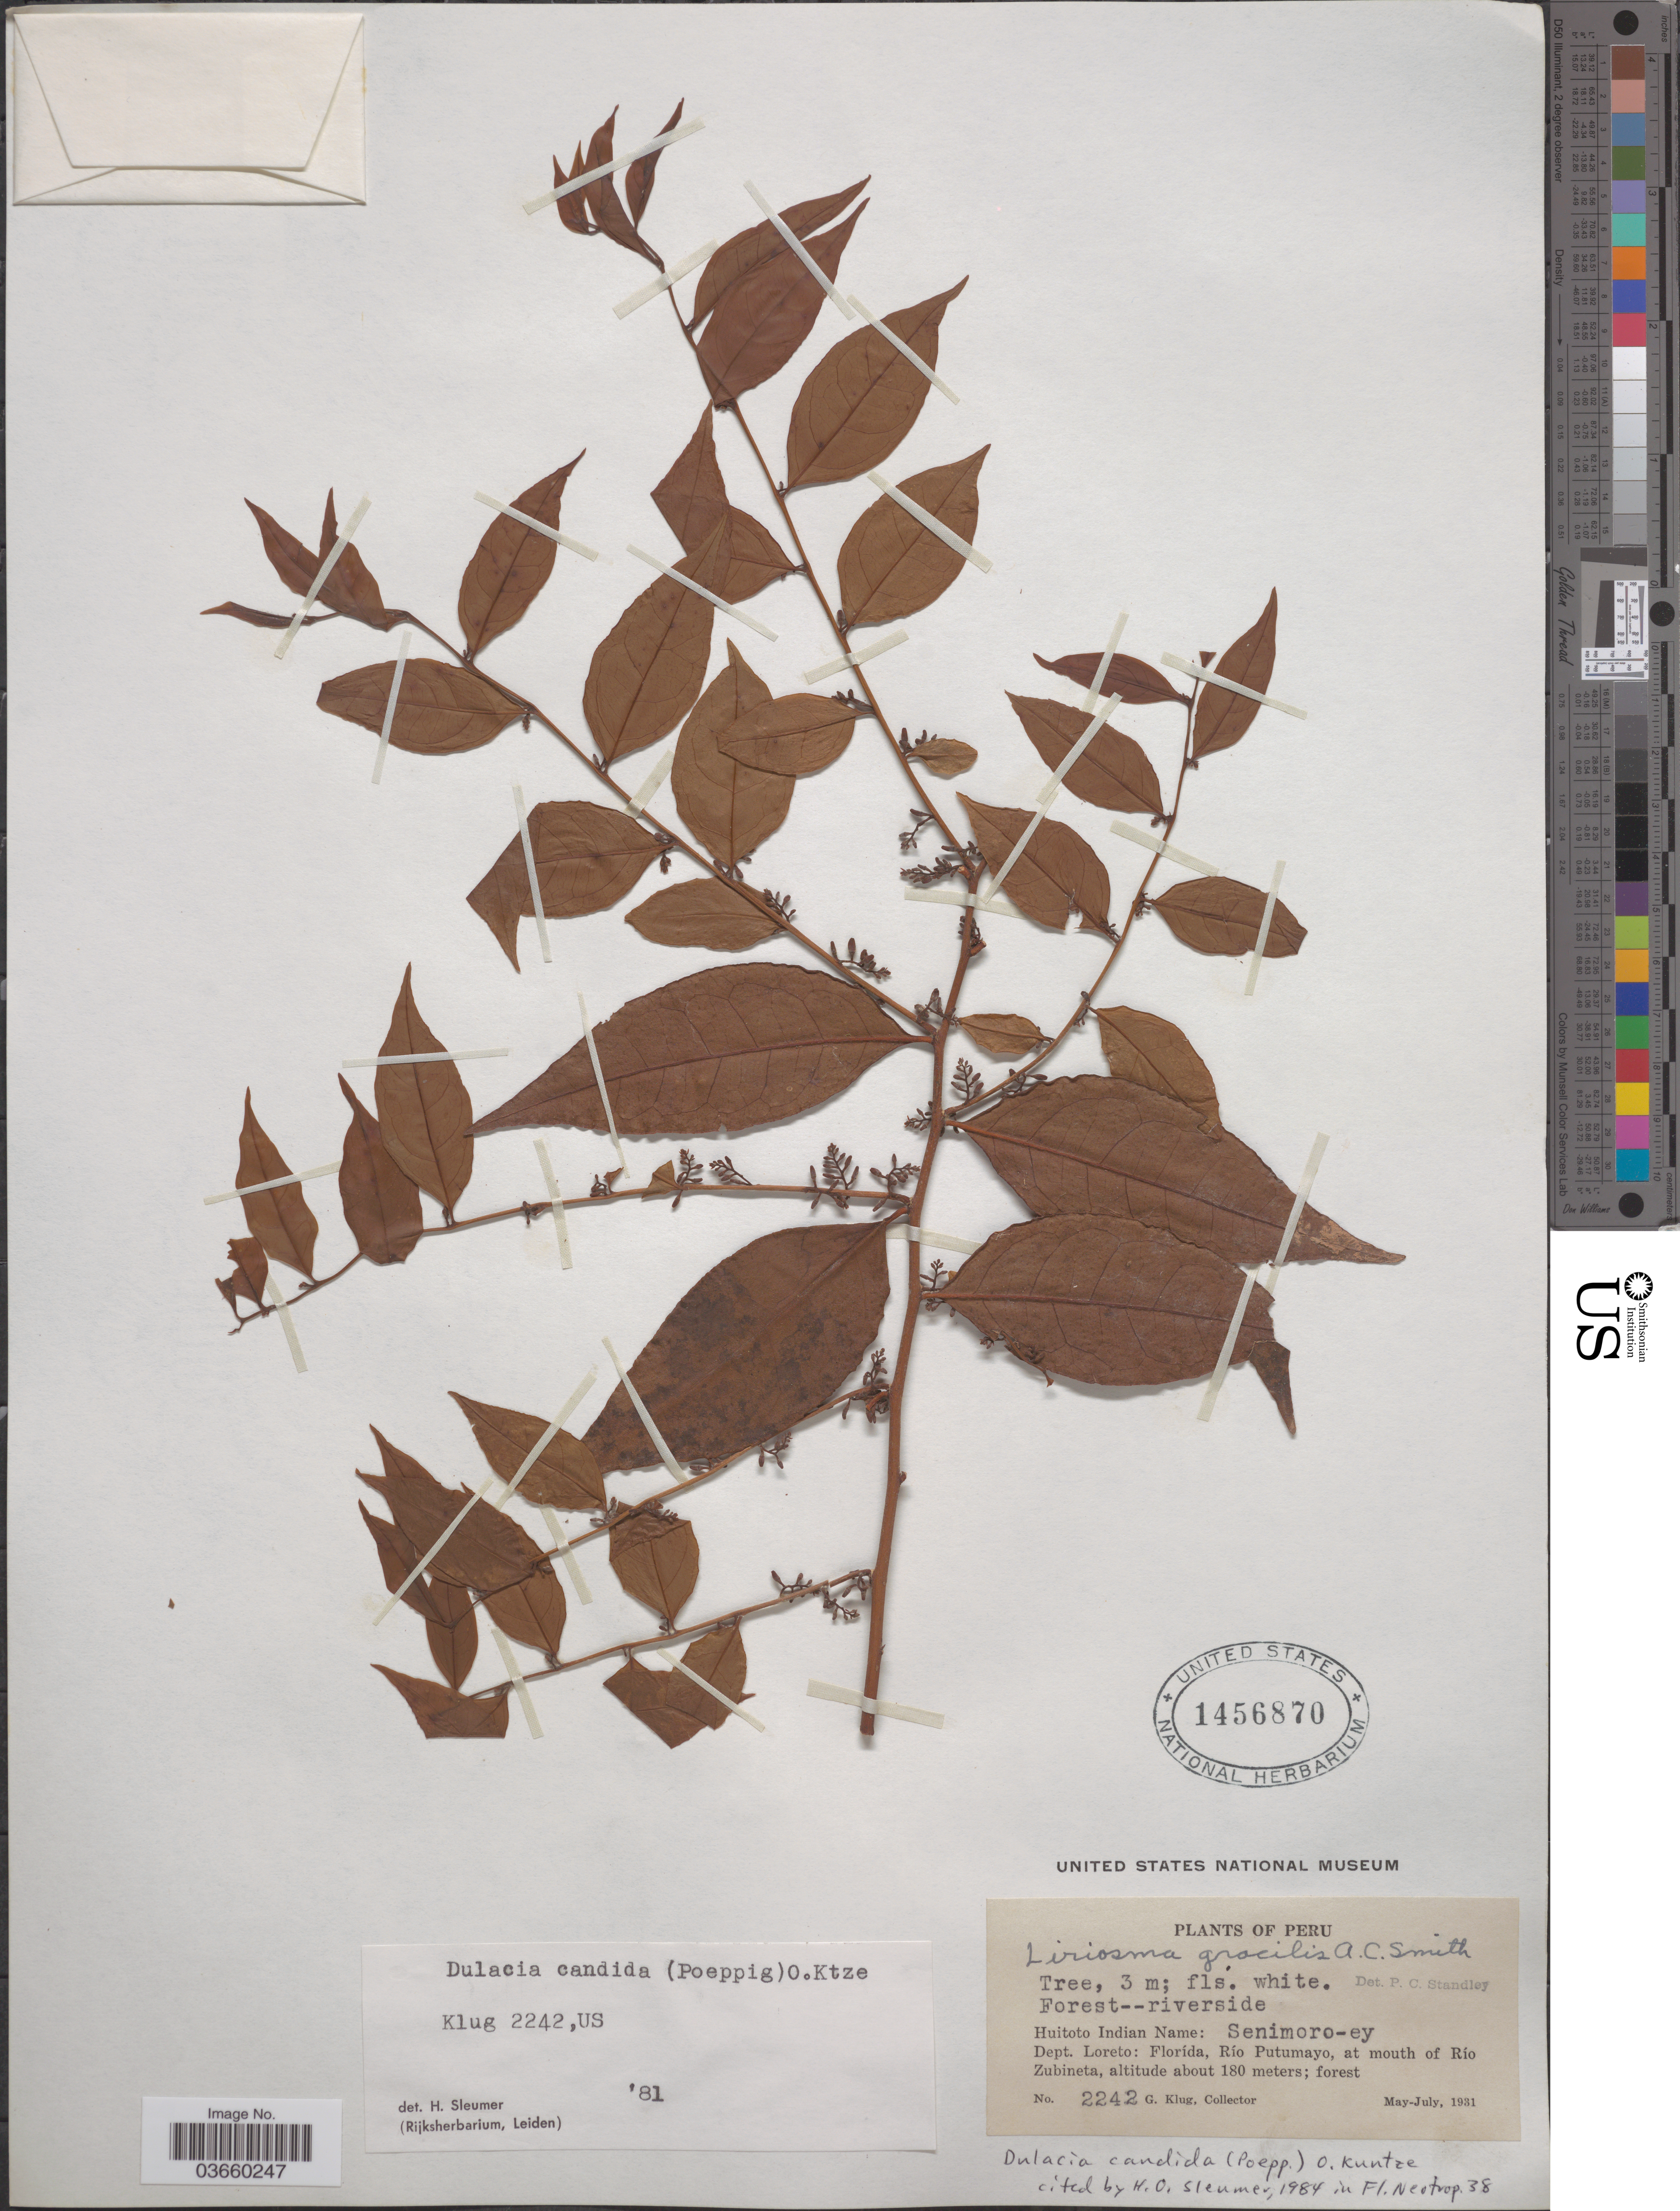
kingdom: Plantae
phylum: Tracheophyta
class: Magnoliopsida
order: Santalales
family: Olacaceae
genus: Dulacia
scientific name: Dulacia candida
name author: (Poepp.) Kuntze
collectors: G. Klug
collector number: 2242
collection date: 1931-05/1931-07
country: Peru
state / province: Loreto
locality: Dept. Loreto: Florída, Río Putumayo, at mouth of Río Zubineta.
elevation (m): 180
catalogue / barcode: US 1456870